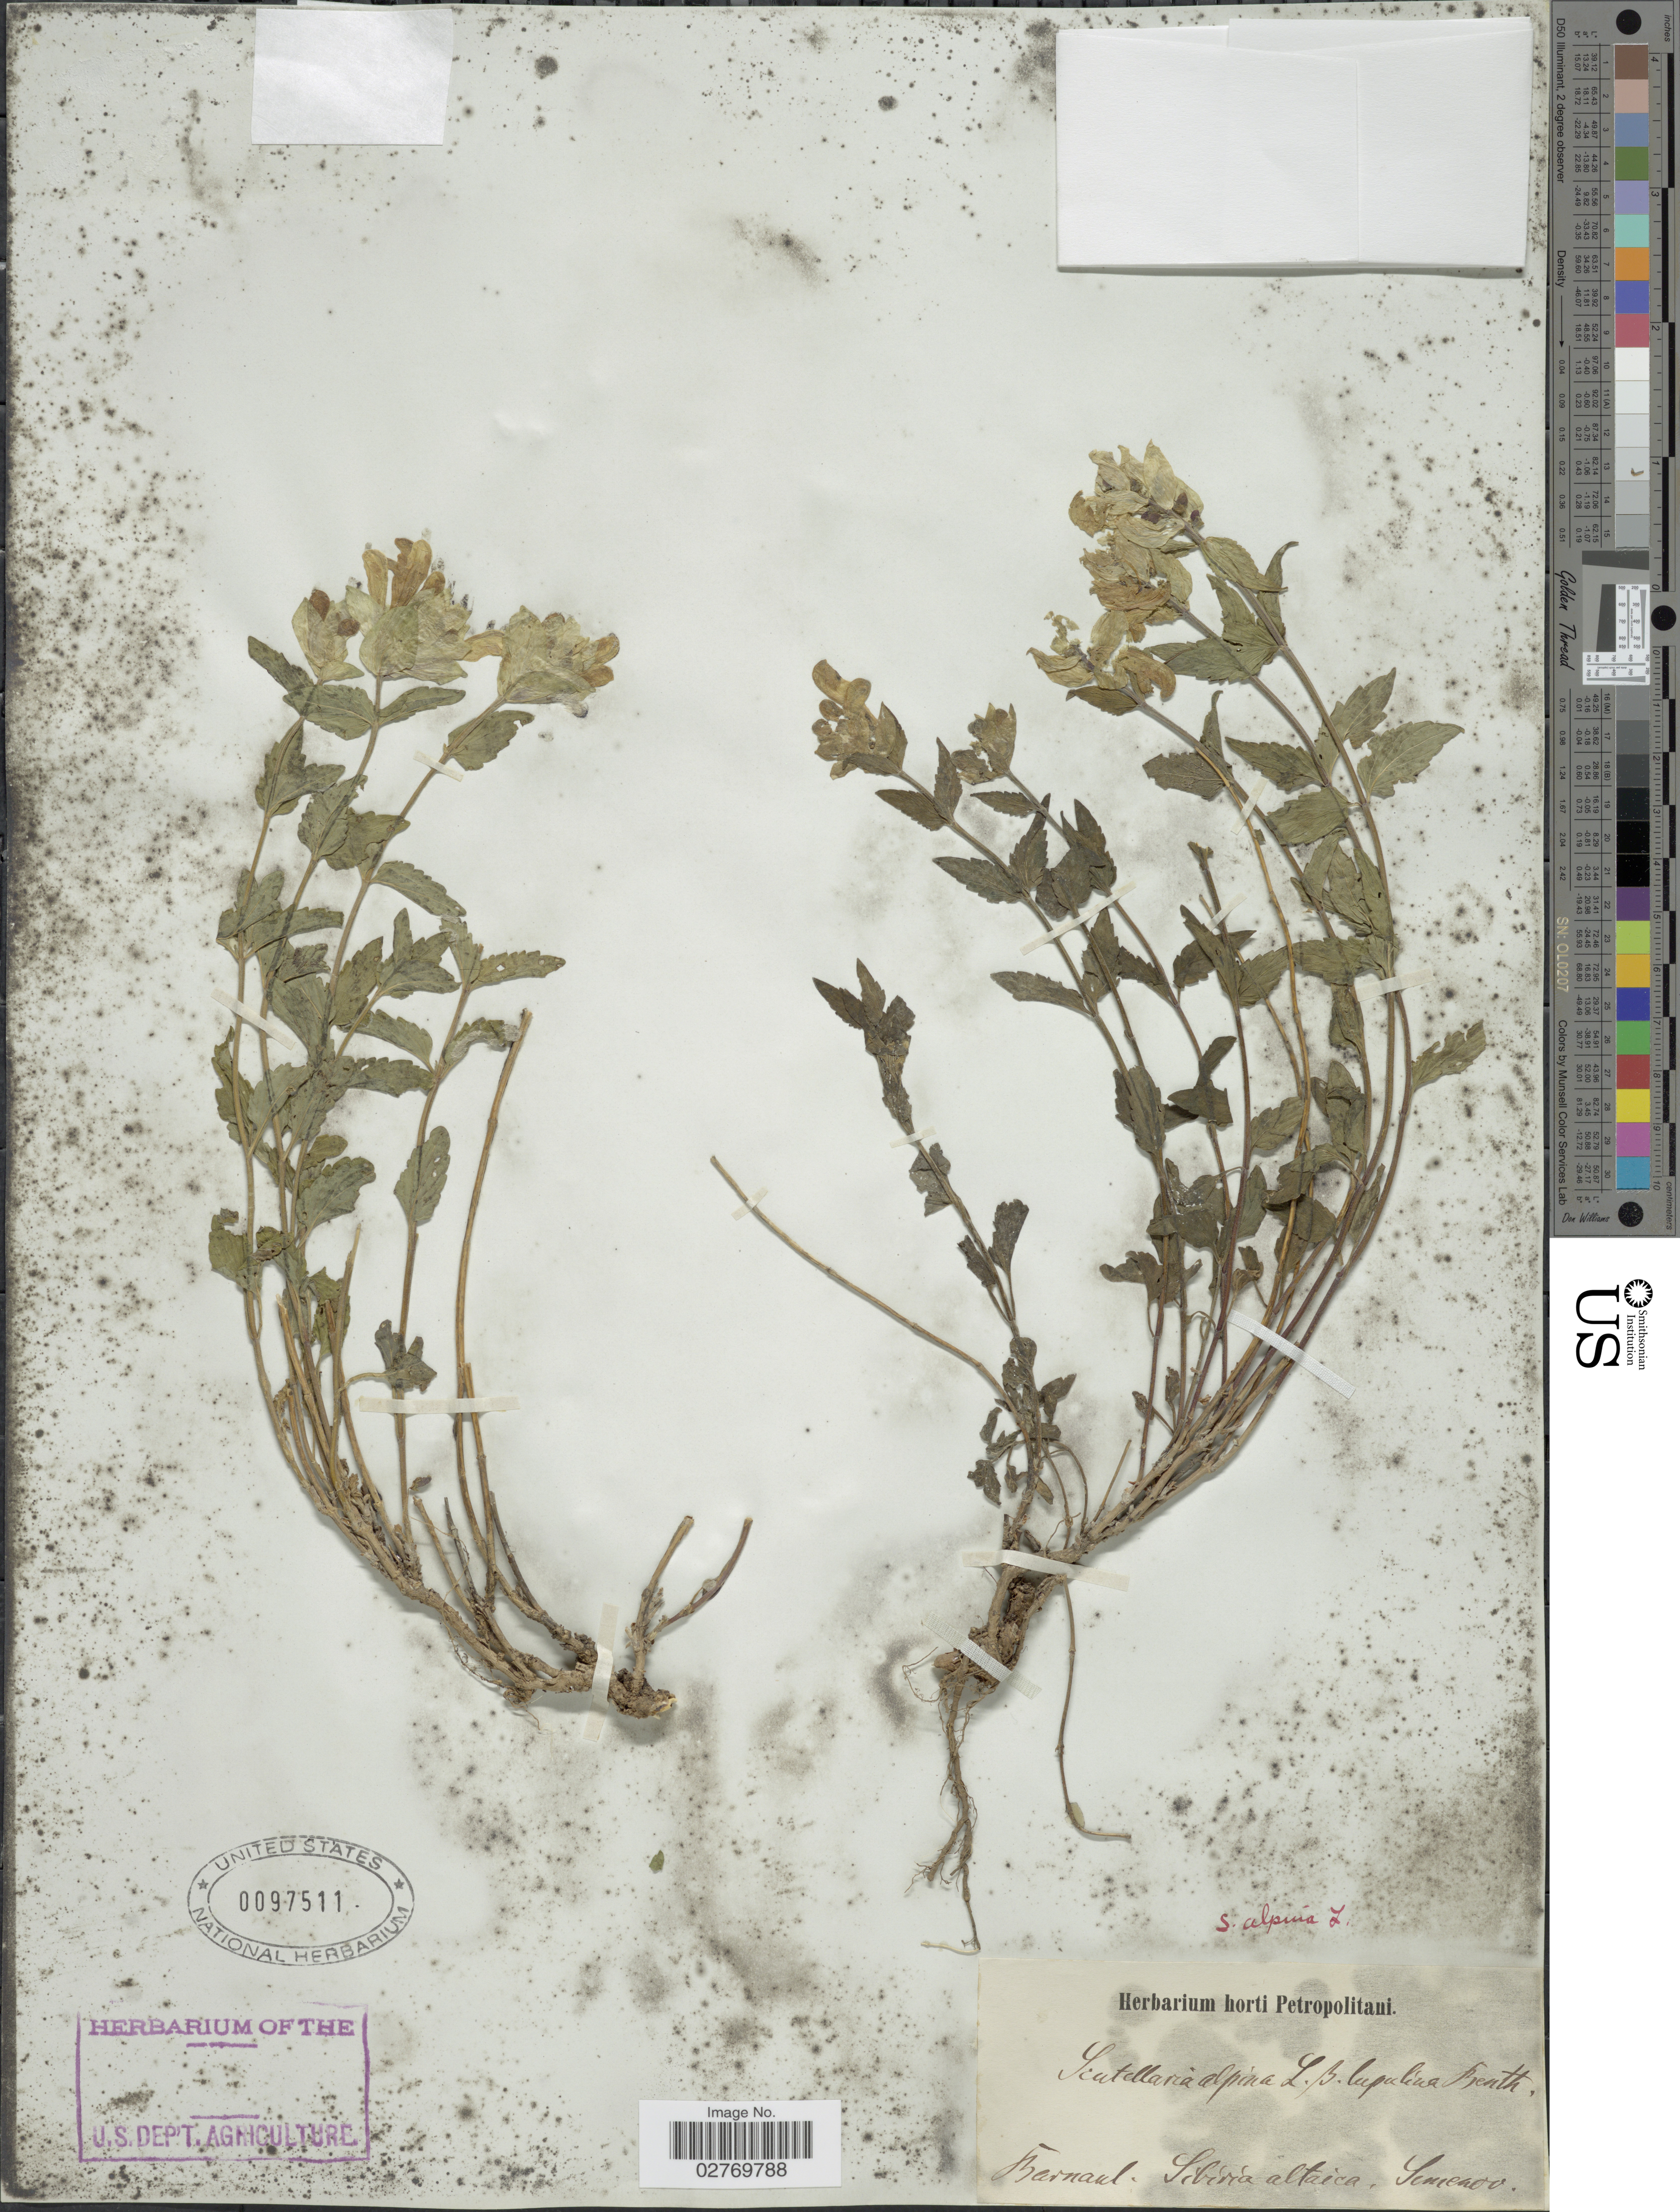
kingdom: Plantae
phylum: Tracheophyta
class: Magnoliopsida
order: Lamiales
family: Lamiaceae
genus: Scutellaria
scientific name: Scutellaria alpina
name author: L.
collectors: -- Semenov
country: Russian Federation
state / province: Altai Republic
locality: Barnaul. Sibiria altaica.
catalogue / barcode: US 97511